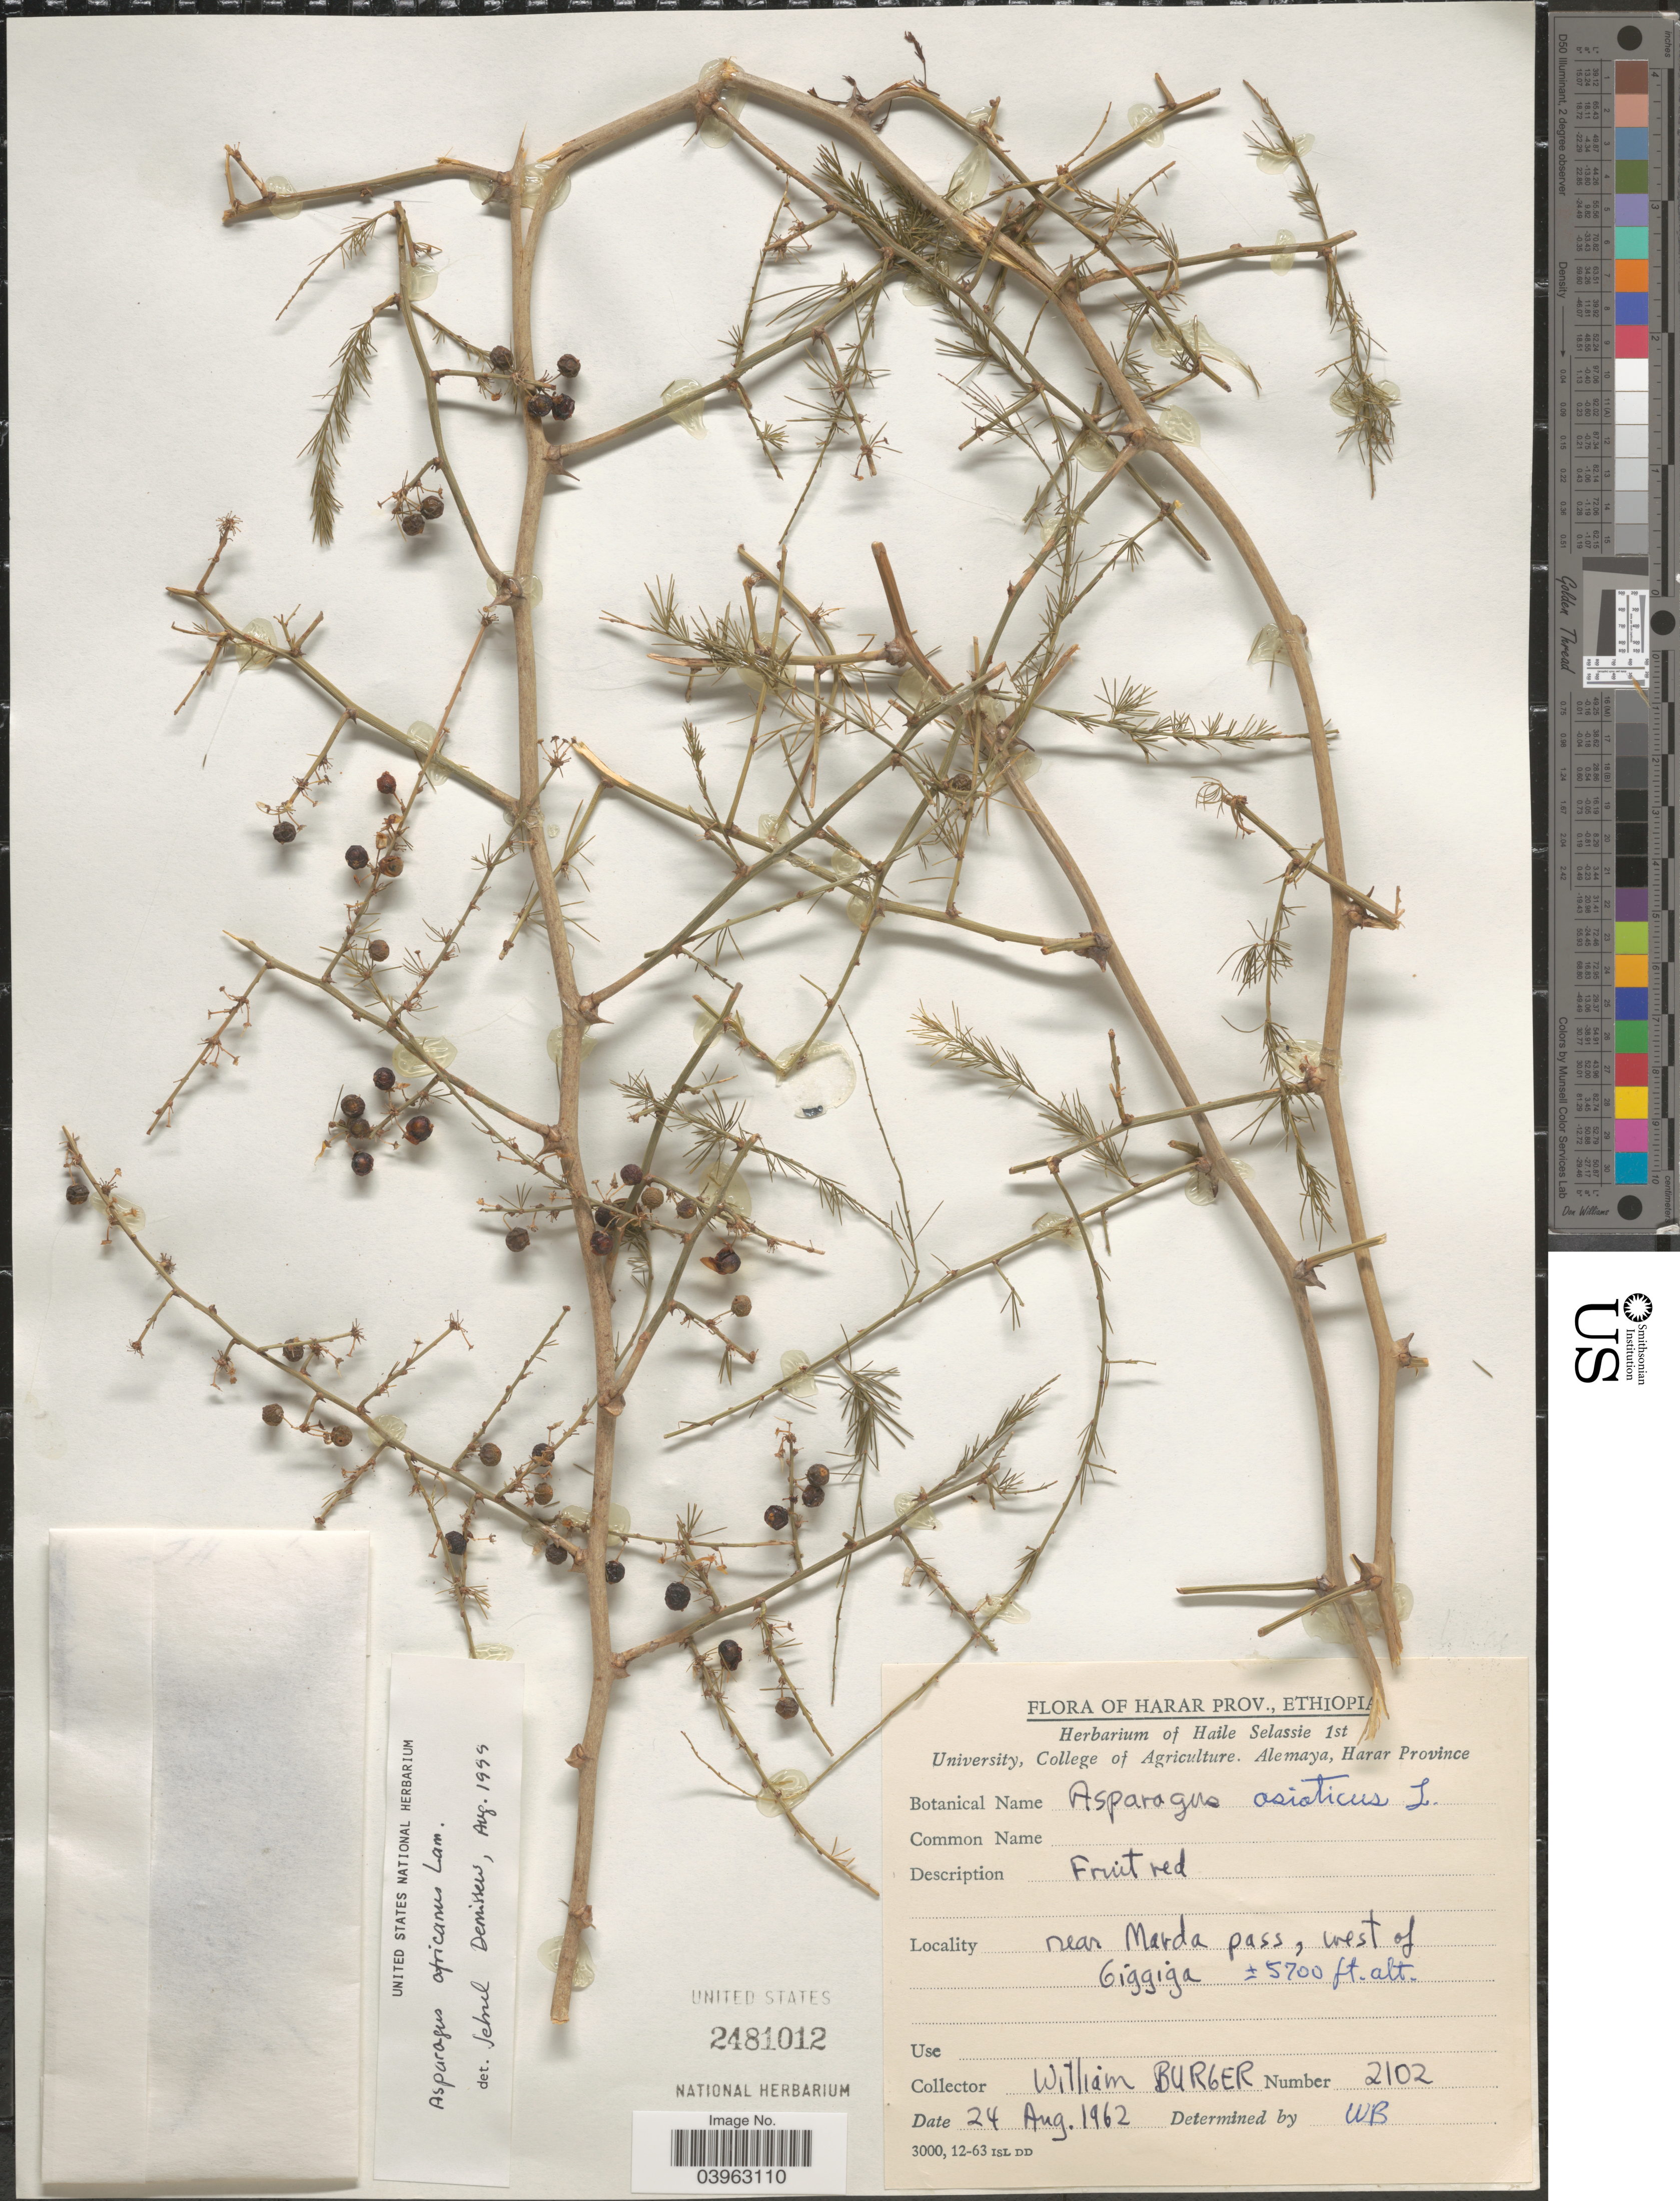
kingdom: Plantae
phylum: Tracheophyta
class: Liliopsida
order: Asparagales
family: Asparagaceae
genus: Asparagus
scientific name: Asparagus africanus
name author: Lam.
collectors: W. Burger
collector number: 2102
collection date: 1962-08-24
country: Ethiopia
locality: Harar Prov. Near Marda pass, west of Giggiga.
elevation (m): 1737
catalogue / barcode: US 2481012